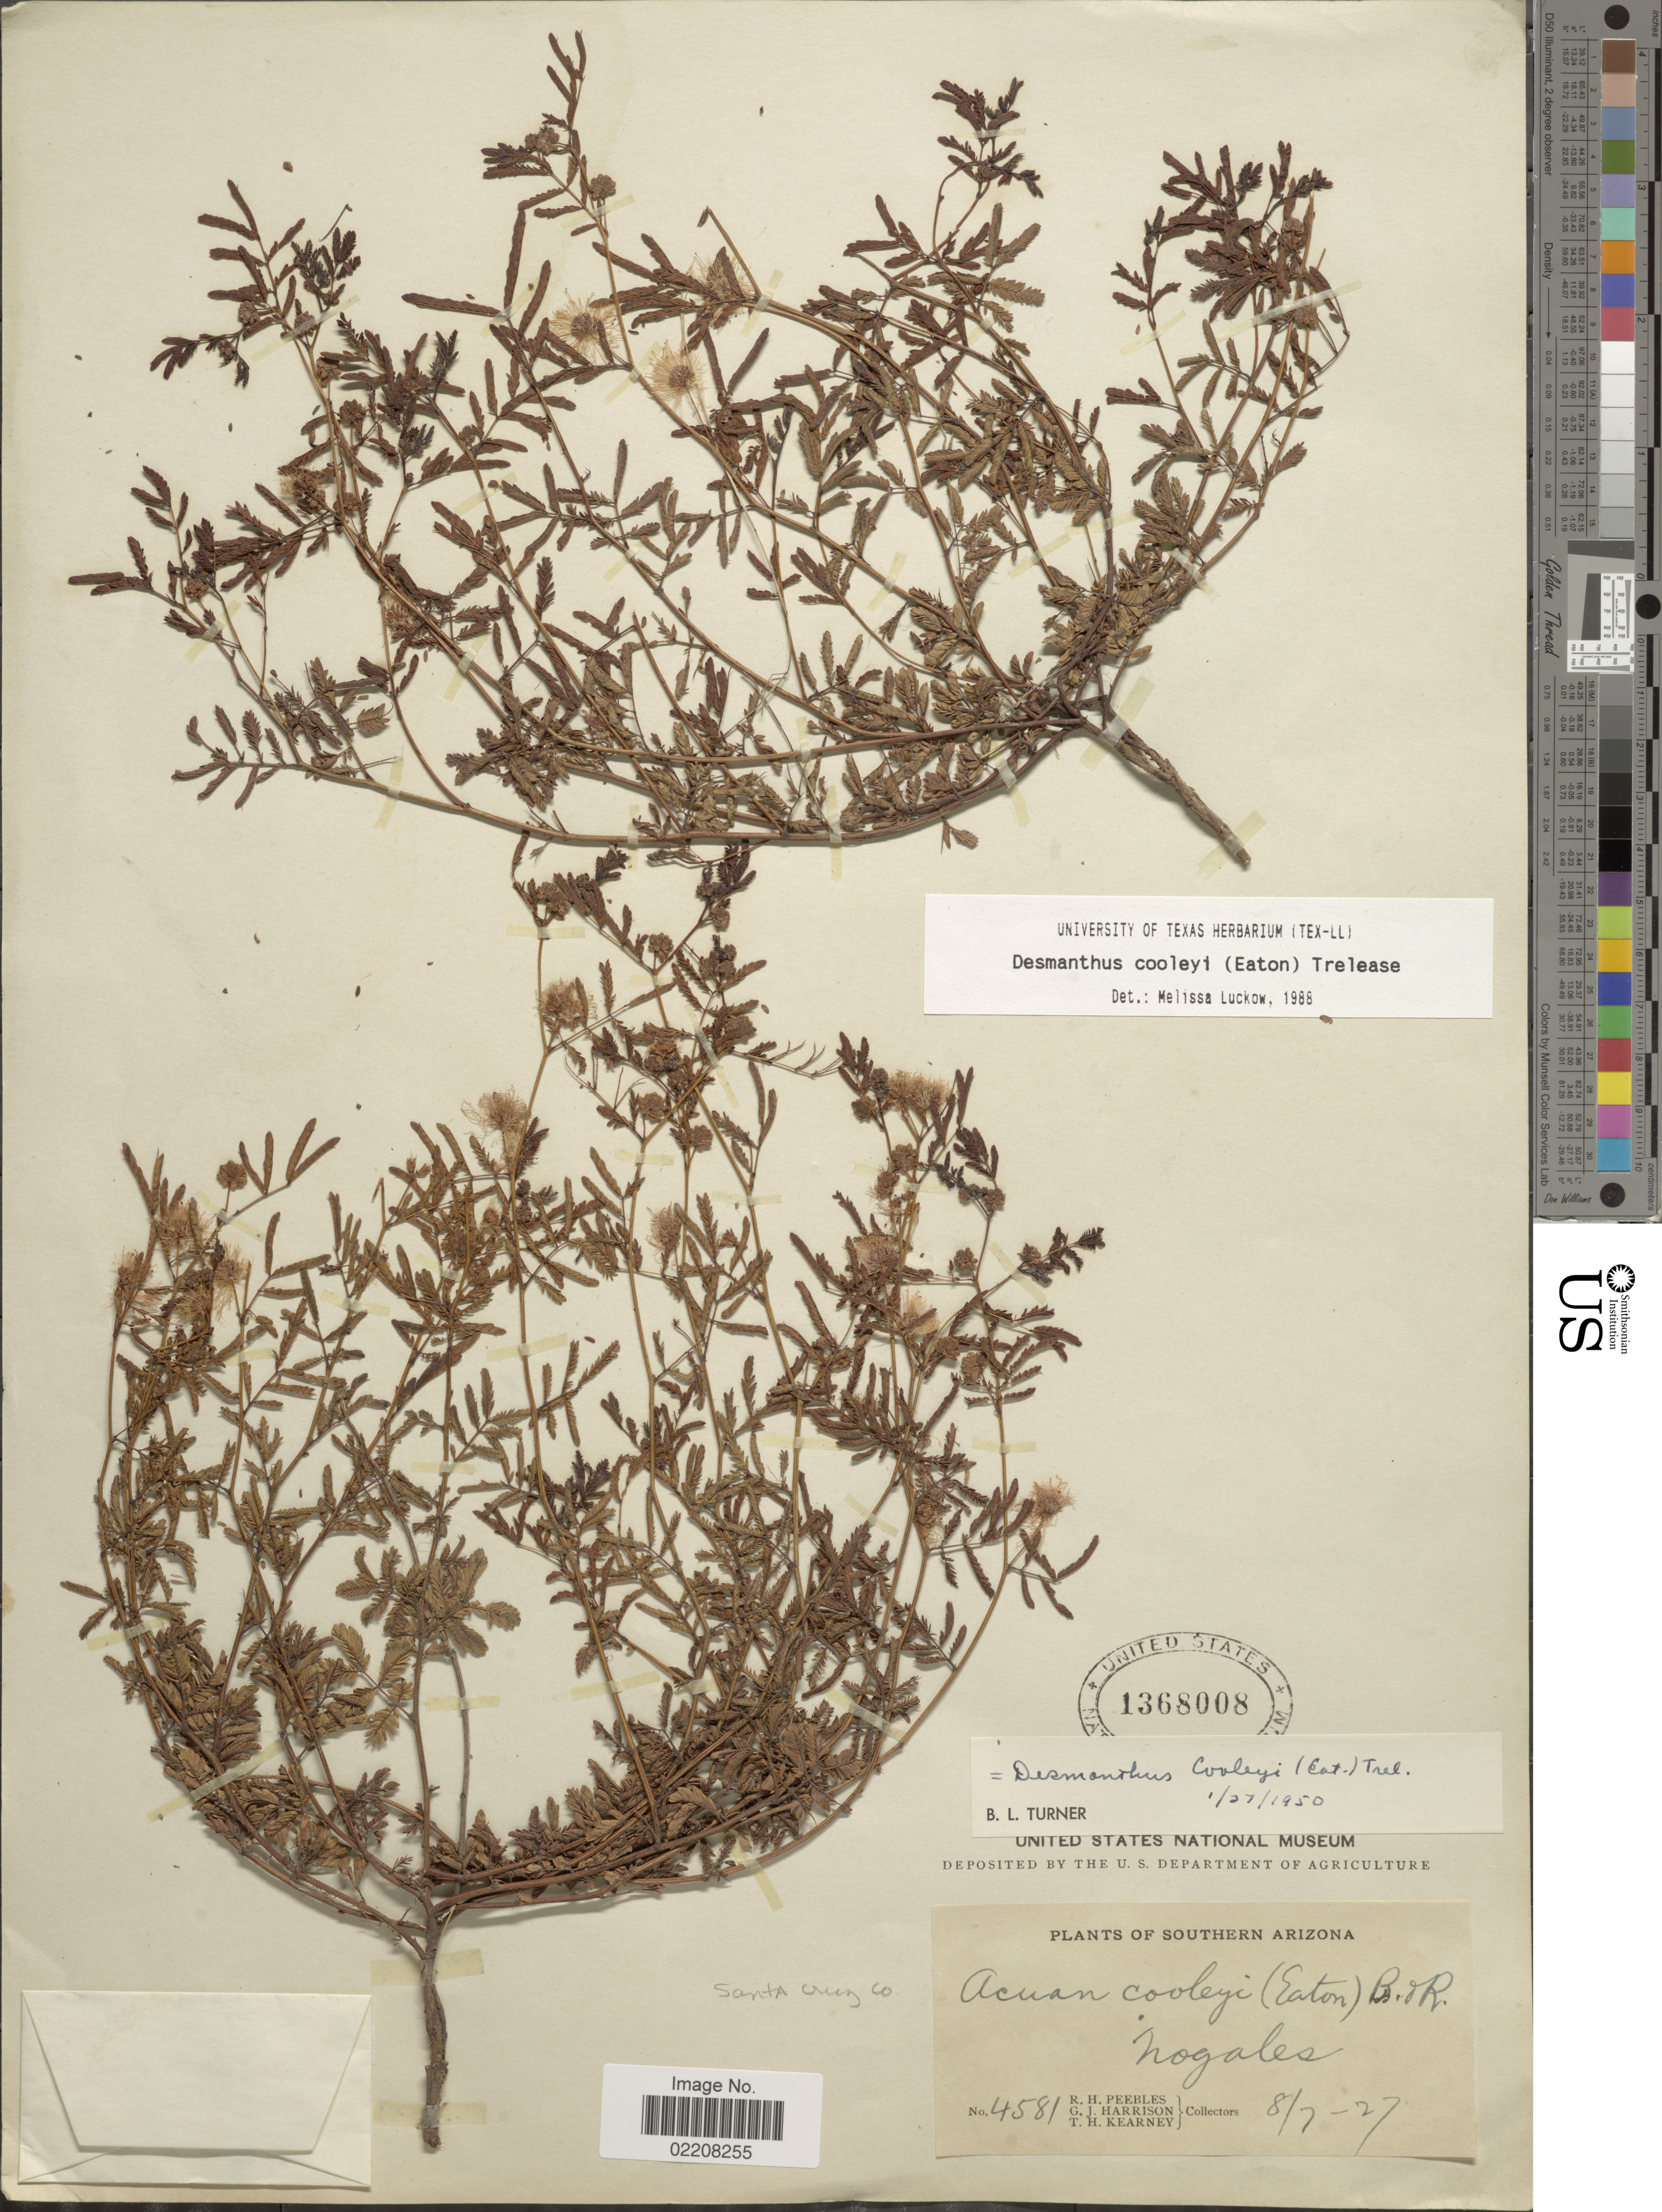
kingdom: Plantae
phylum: Tracheophyta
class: Magnoliopsida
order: Fabales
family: Fabaceae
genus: Desmanthus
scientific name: Desmanthus cooleyi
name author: (Eaton) Trel.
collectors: R. H. Peebles, G. J. Harrison & T. H. Kearney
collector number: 4581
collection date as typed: Transcribed d/m/y: 7/8/27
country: United States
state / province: Arizona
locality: Southern Arizona. Nogales. Santa Cruz Co.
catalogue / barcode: US 1368008